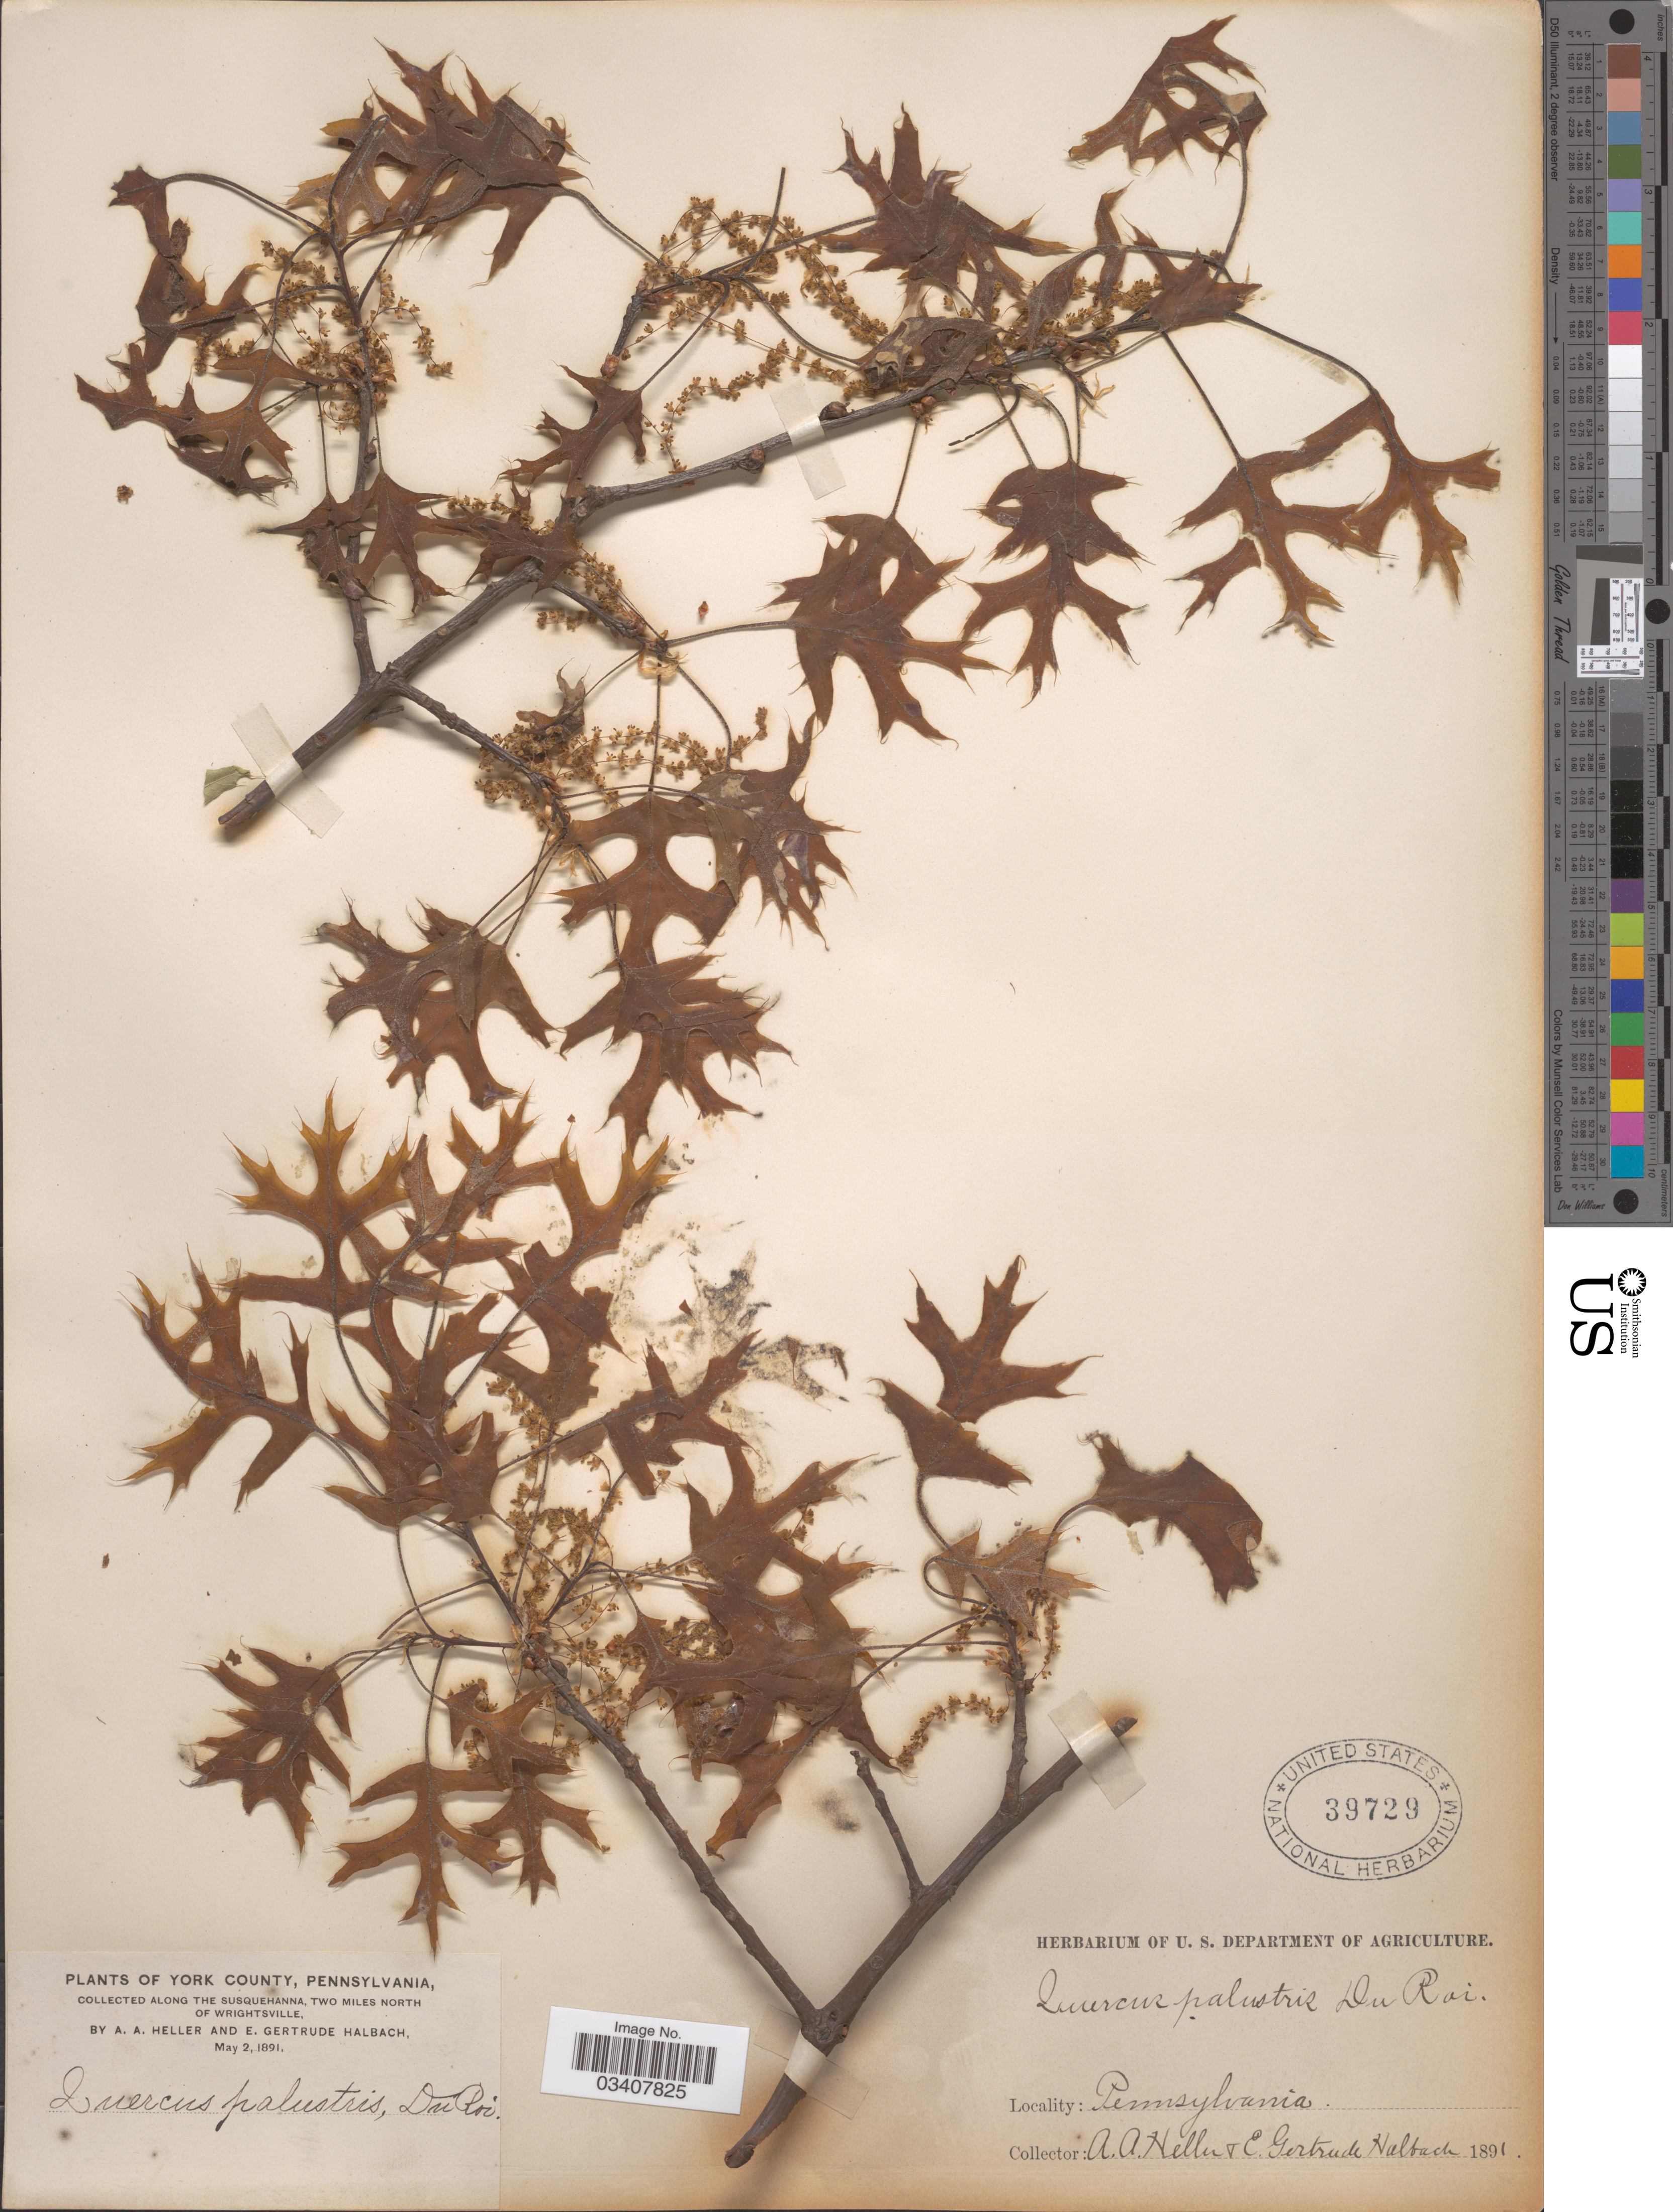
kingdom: Plantae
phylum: Tracheophyta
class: Magnoliopsida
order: Fagales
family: Fagaceae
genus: Quercus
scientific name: Quercus palustris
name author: Münchh.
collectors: A. A. Heller & E. G. Halbach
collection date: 1891-05-02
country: United States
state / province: Pennsylvania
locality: York County. Along the Susquehanna, two miles north of Wrightsville.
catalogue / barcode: US 39729